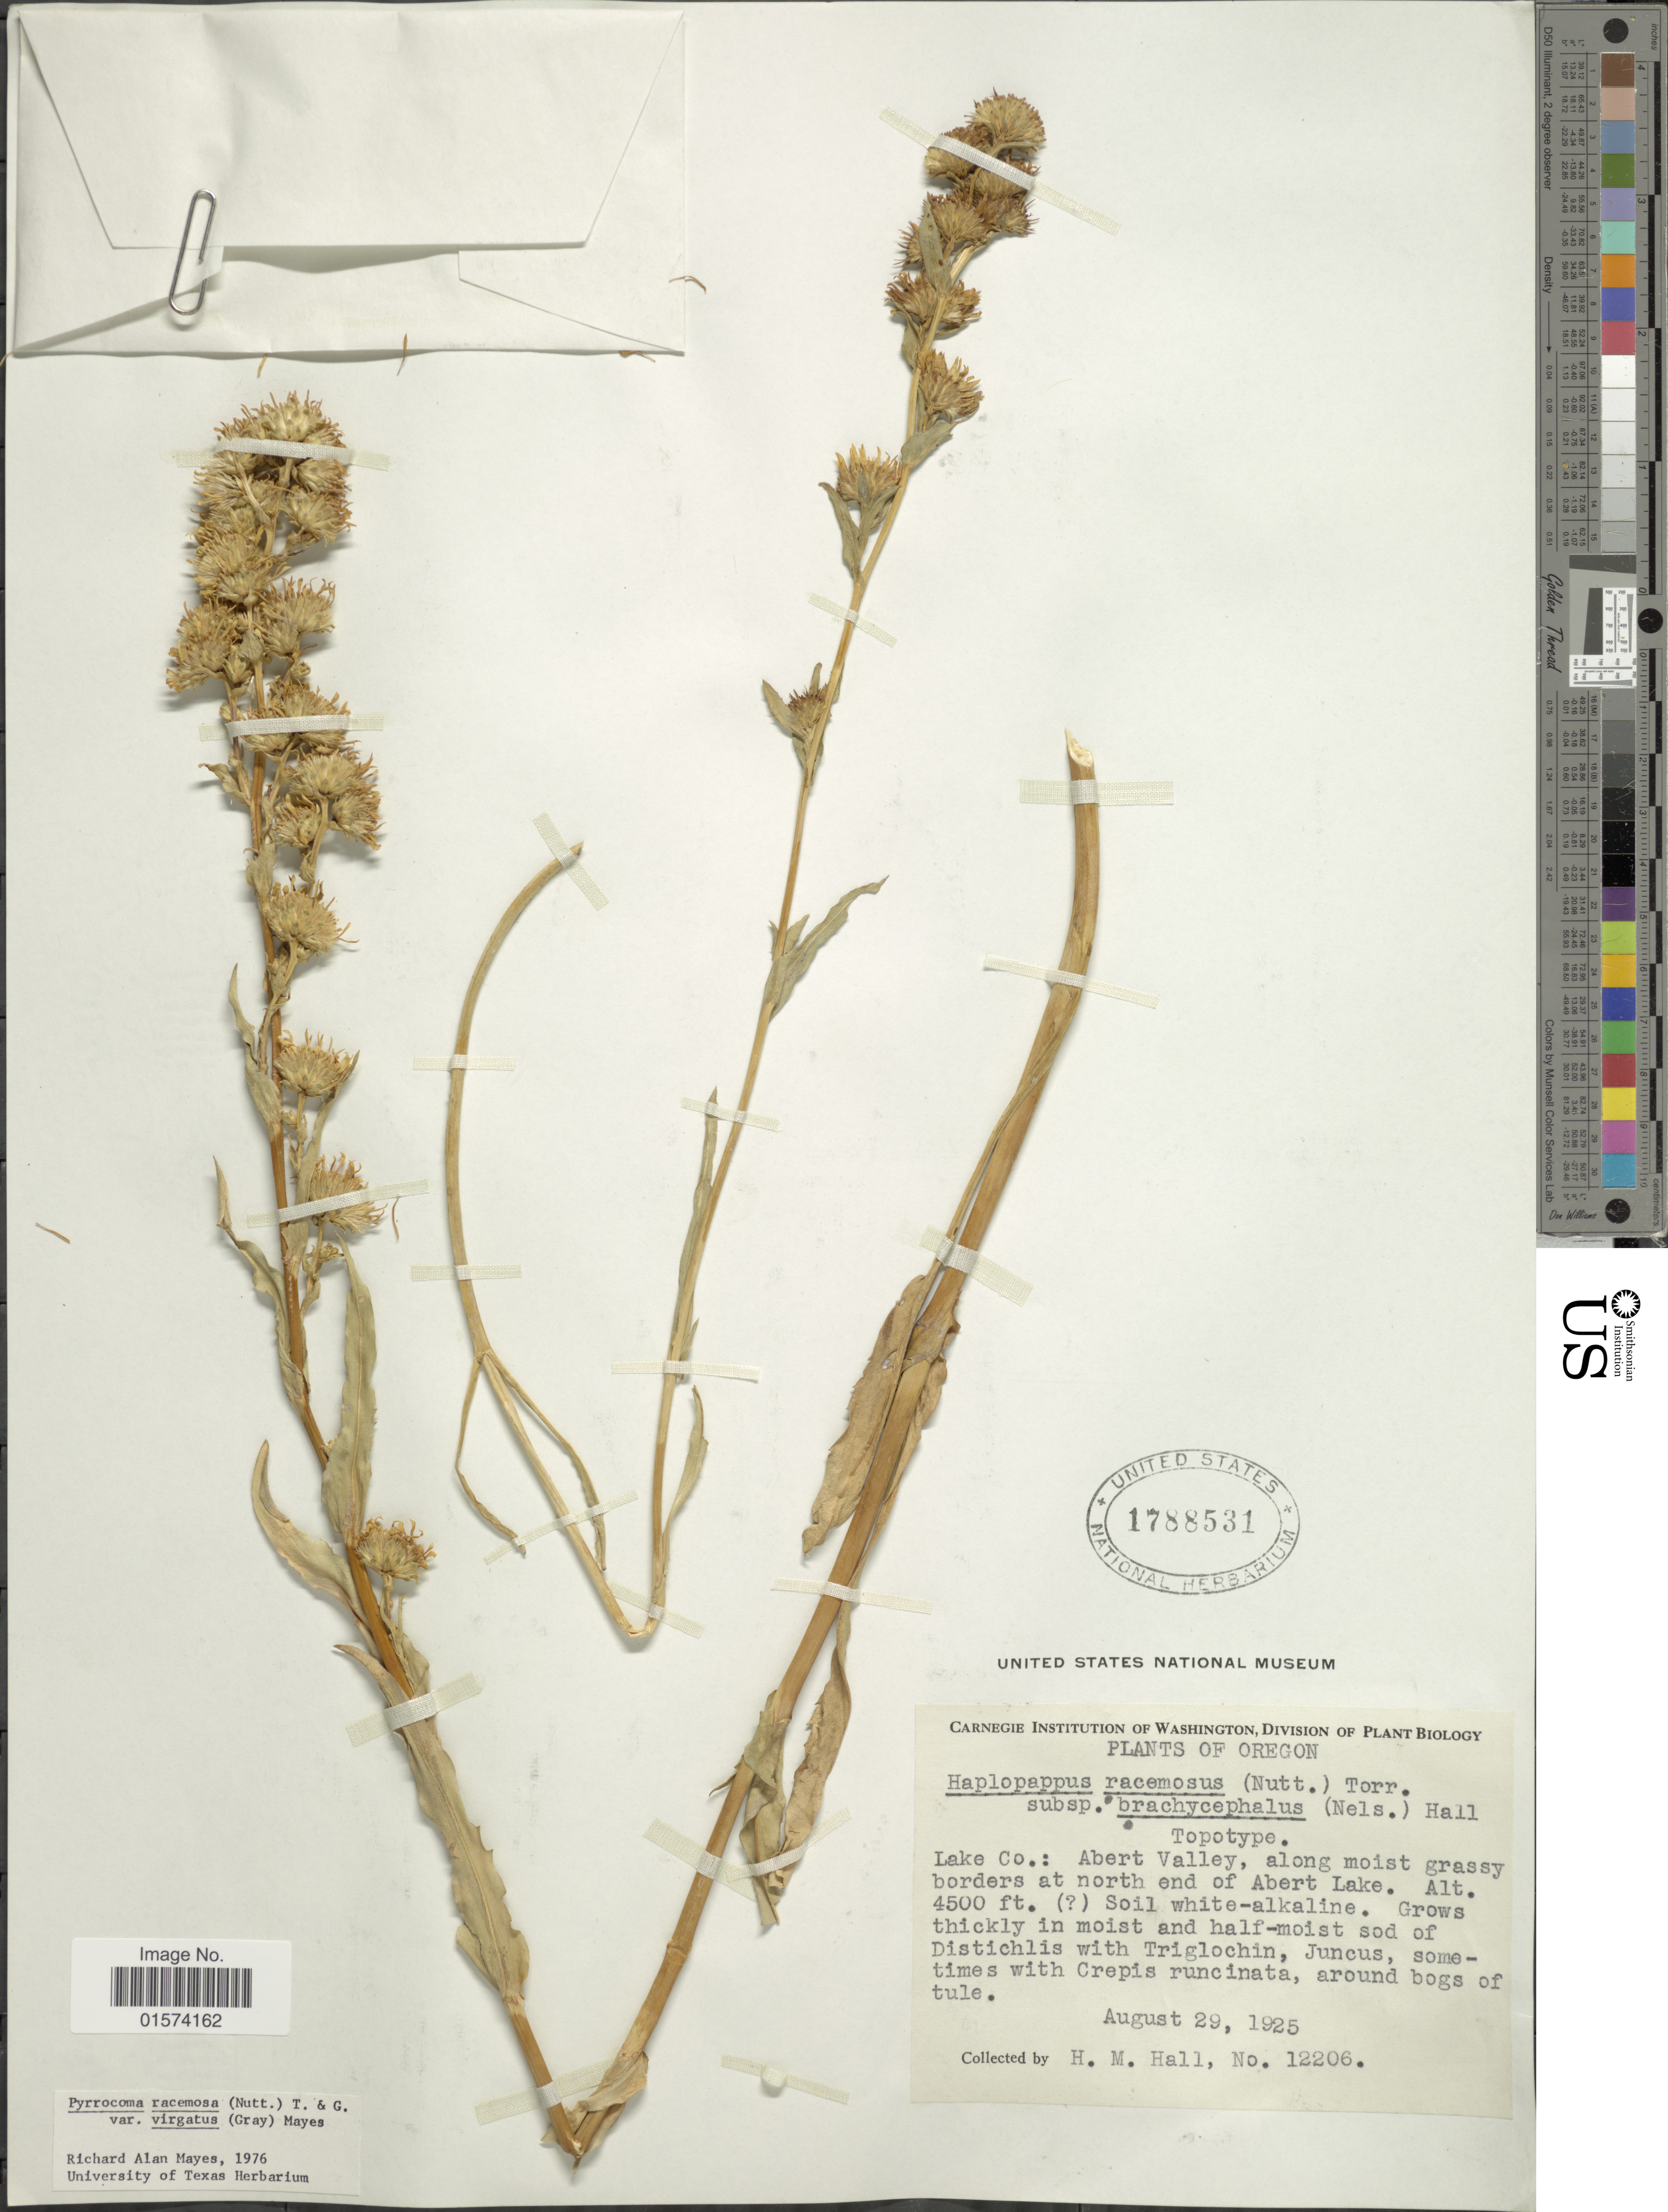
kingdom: Plantae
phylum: Tracheophyta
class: Magnoliopsida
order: Asterales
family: Asteraceae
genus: Pyrrocoma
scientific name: Pyrrocoma racemosa var. virgata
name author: Mayes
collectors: H. M. Hall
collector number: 12206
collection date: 1925-08-29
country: United States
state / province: Oregon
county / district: Lake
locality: Lake Co.: Abert Valley, along moist grassy borders at north end of Albert Lake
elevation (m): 1372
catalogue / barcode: US 1788531